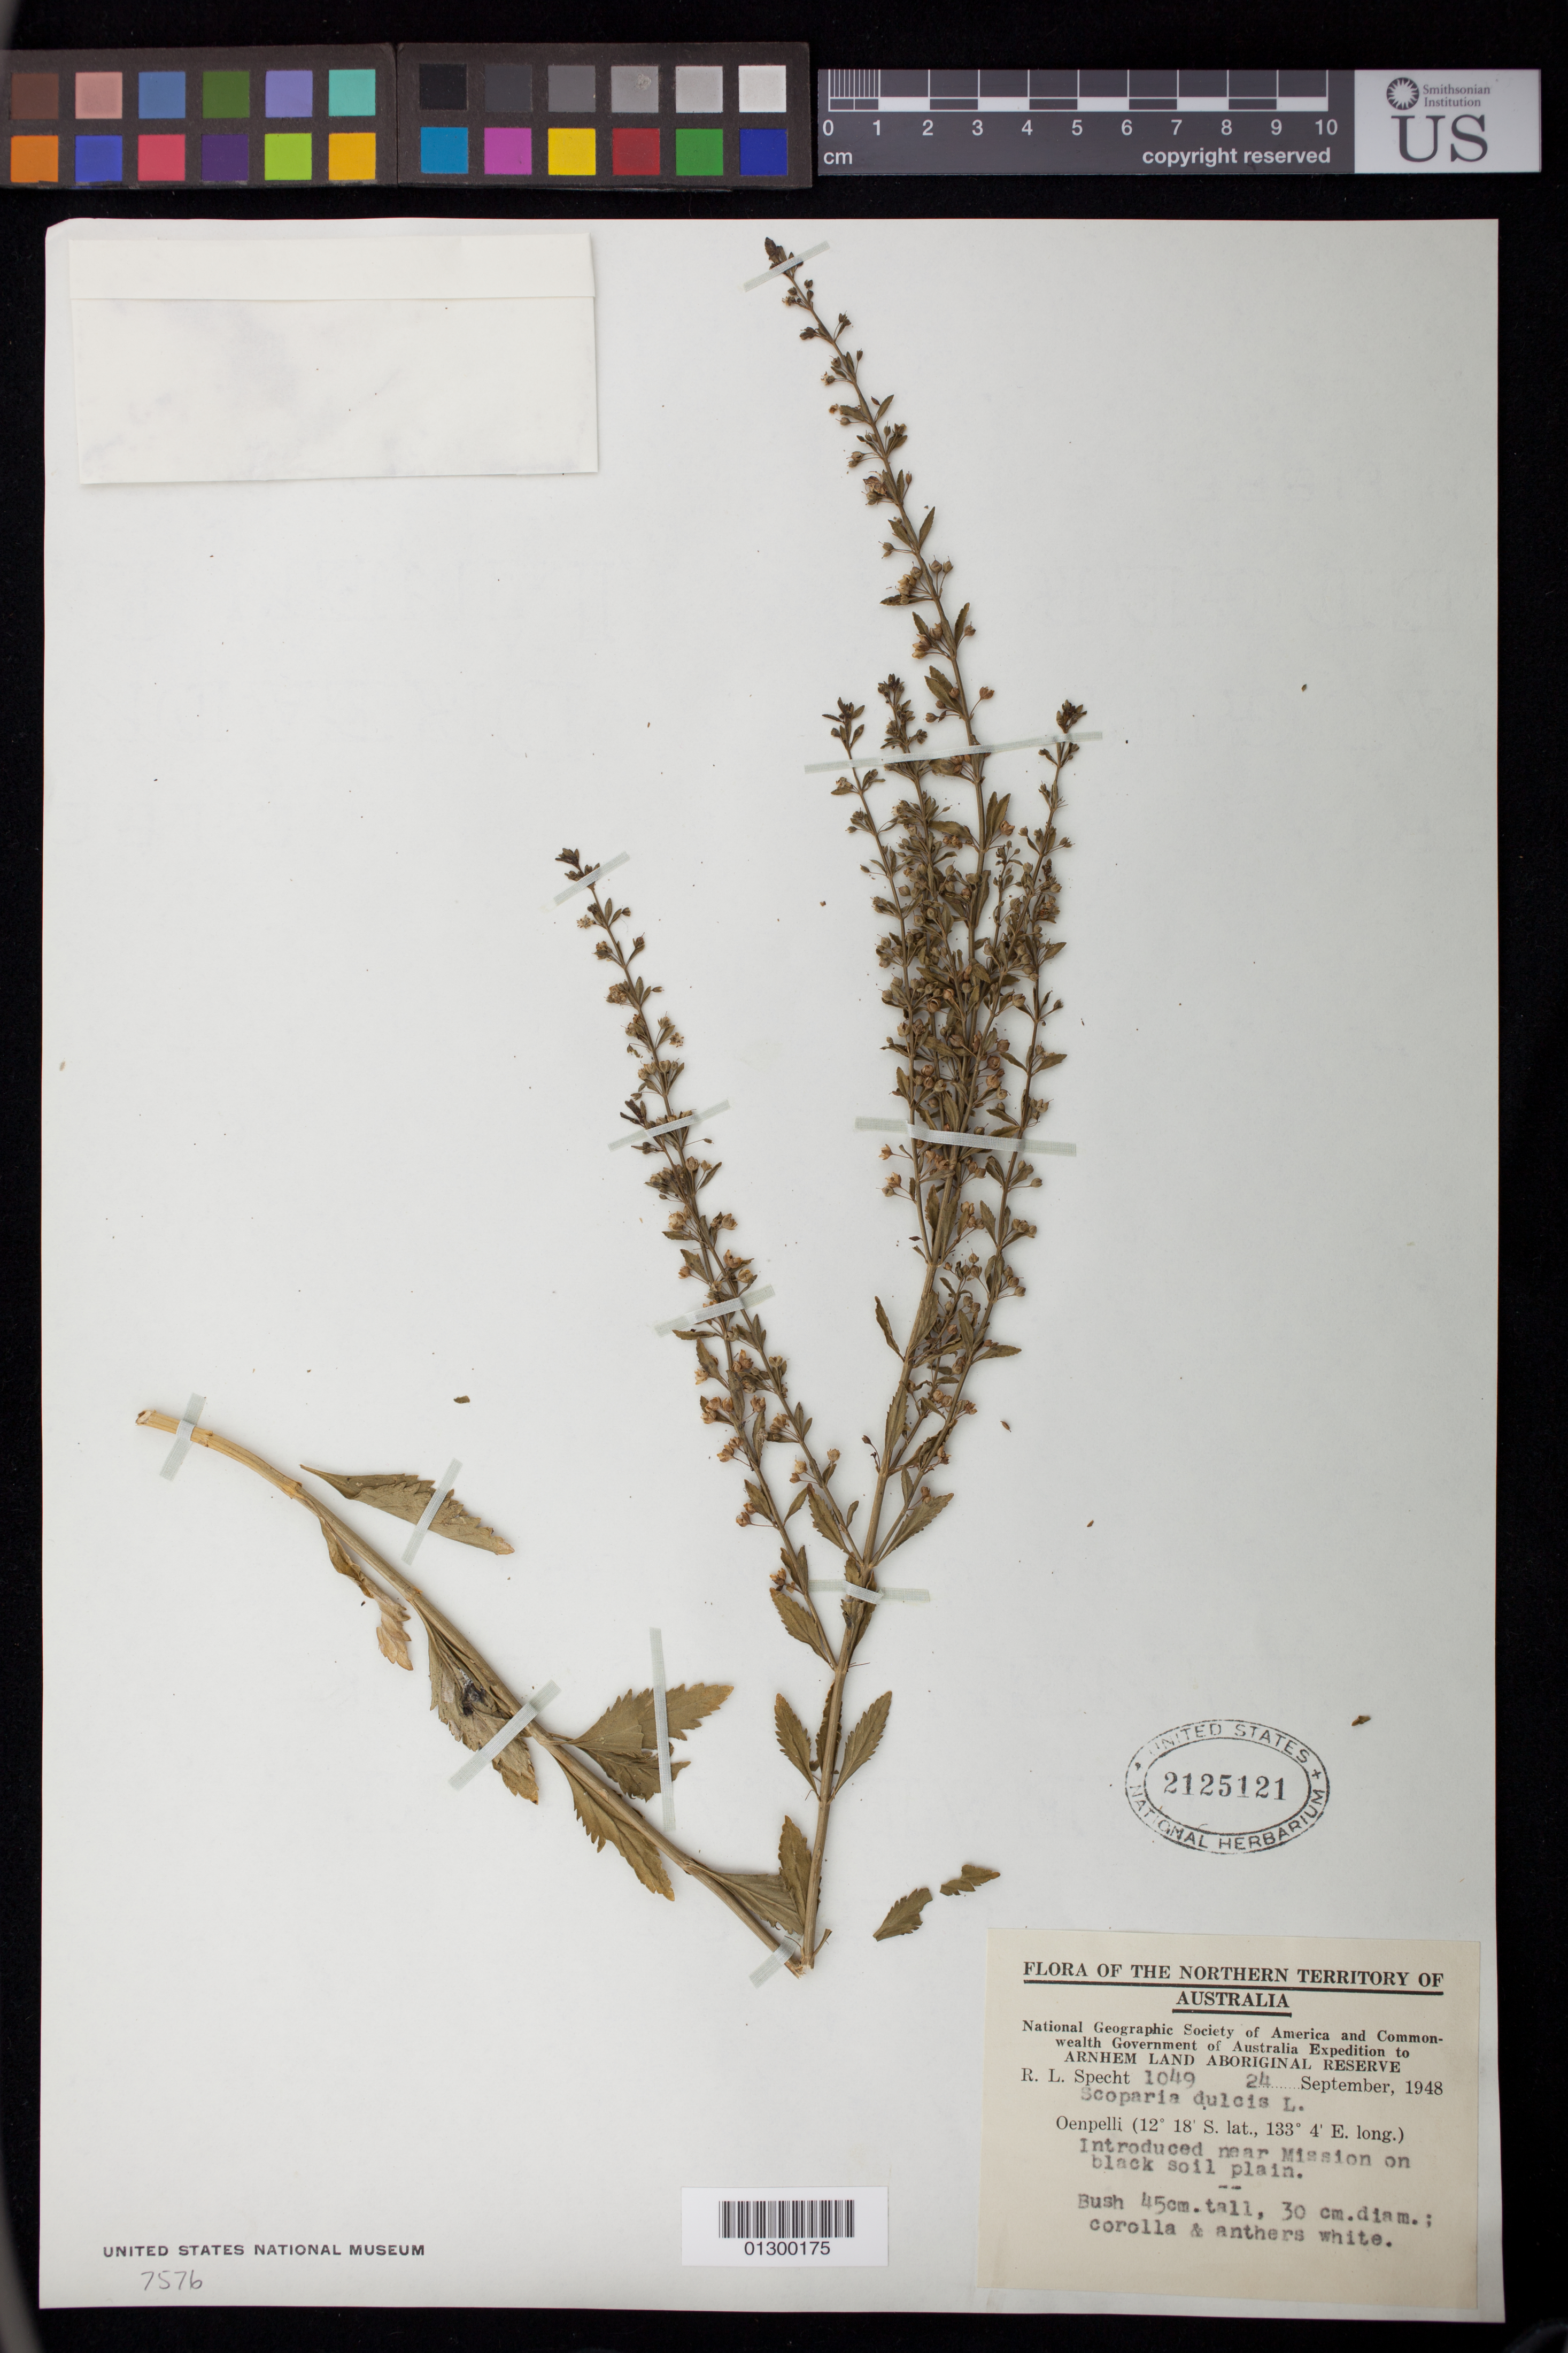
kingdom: Plantae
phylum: Tracheophyta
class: Magnoliopsida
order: Lamiales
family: Plantaginaceae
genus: Scoparia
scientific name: Scoparia dulcis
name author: L.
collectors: R. L. Specht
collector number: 1049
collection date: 1948-09-24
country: Australia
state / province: Northern Territory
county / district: West Arnhem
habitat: Introduced near Mission on black soild plain.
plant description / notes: Buch 45 cm. tall, 30 cm. diam.; corola and anthers white.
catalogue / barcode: US 2125121